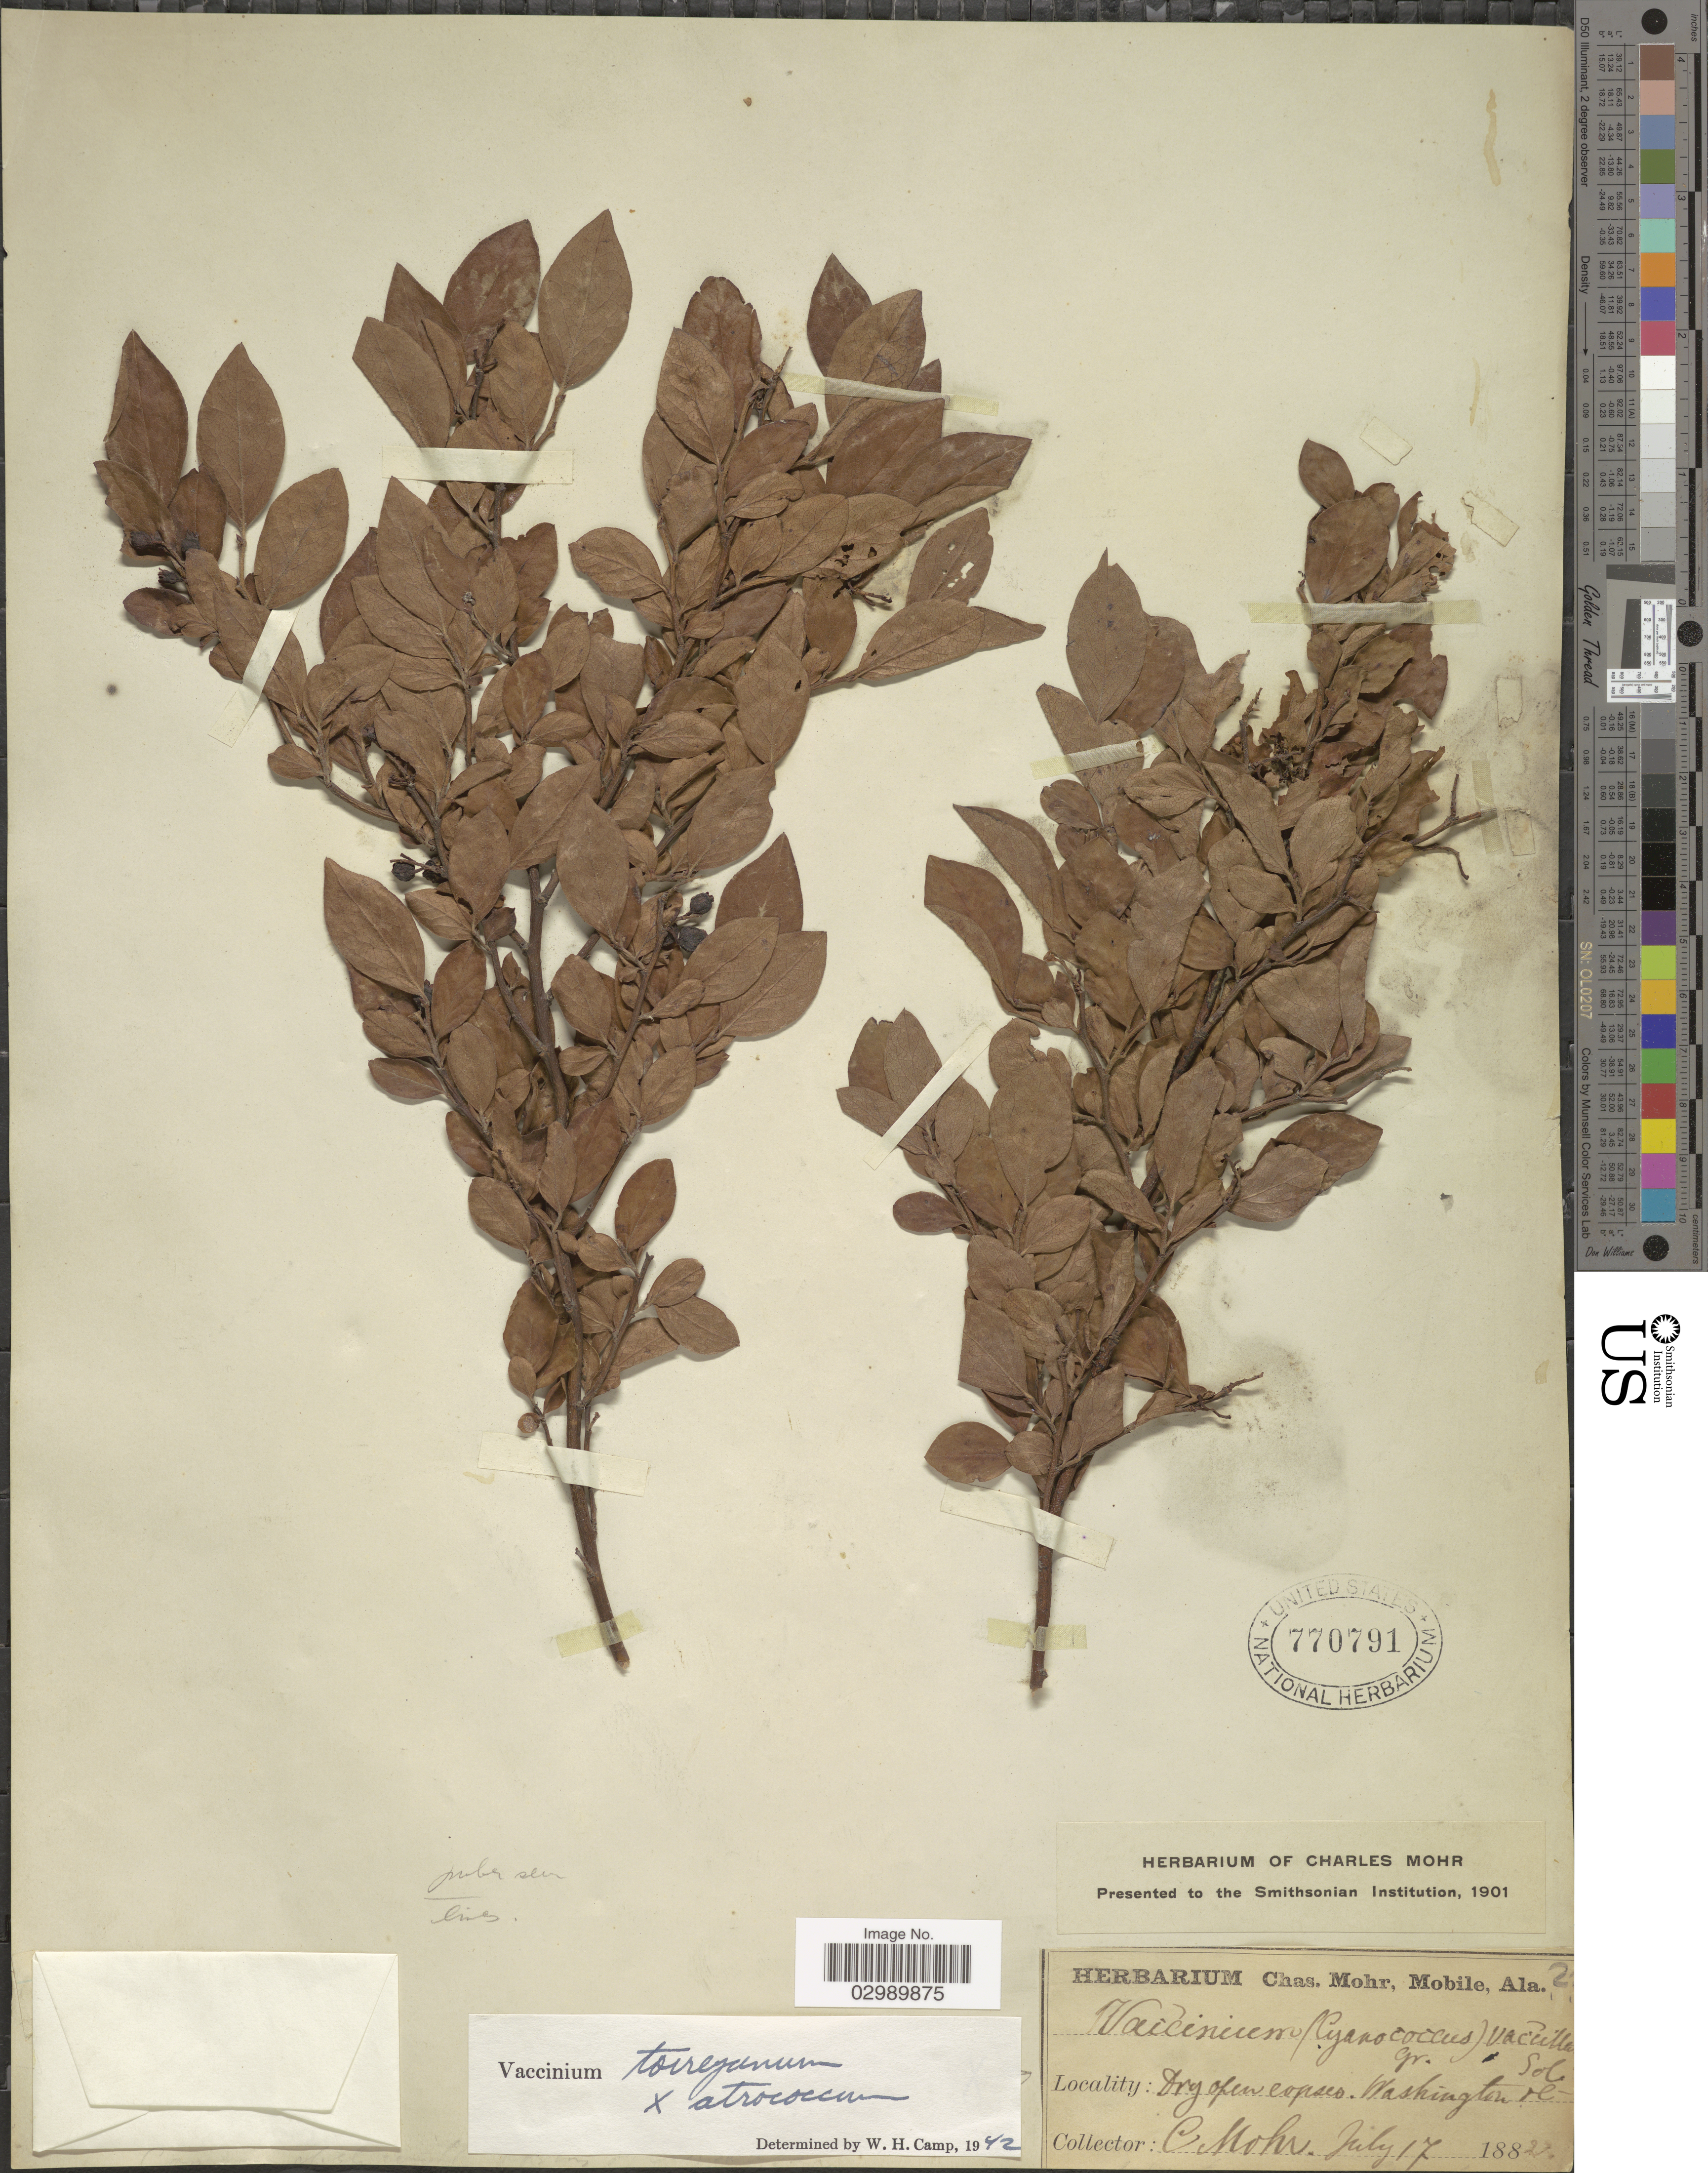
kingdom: Plantae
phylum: Tracheophyta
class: Magnoliopsida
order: Ericales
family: Ericaceae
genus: Vaccinium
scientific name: Vaccinium torreyanum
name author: Camp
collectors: Mohr, C. T. (herbarium)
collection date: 1882-07-17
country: United States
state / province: Washington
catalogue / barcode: US 770791